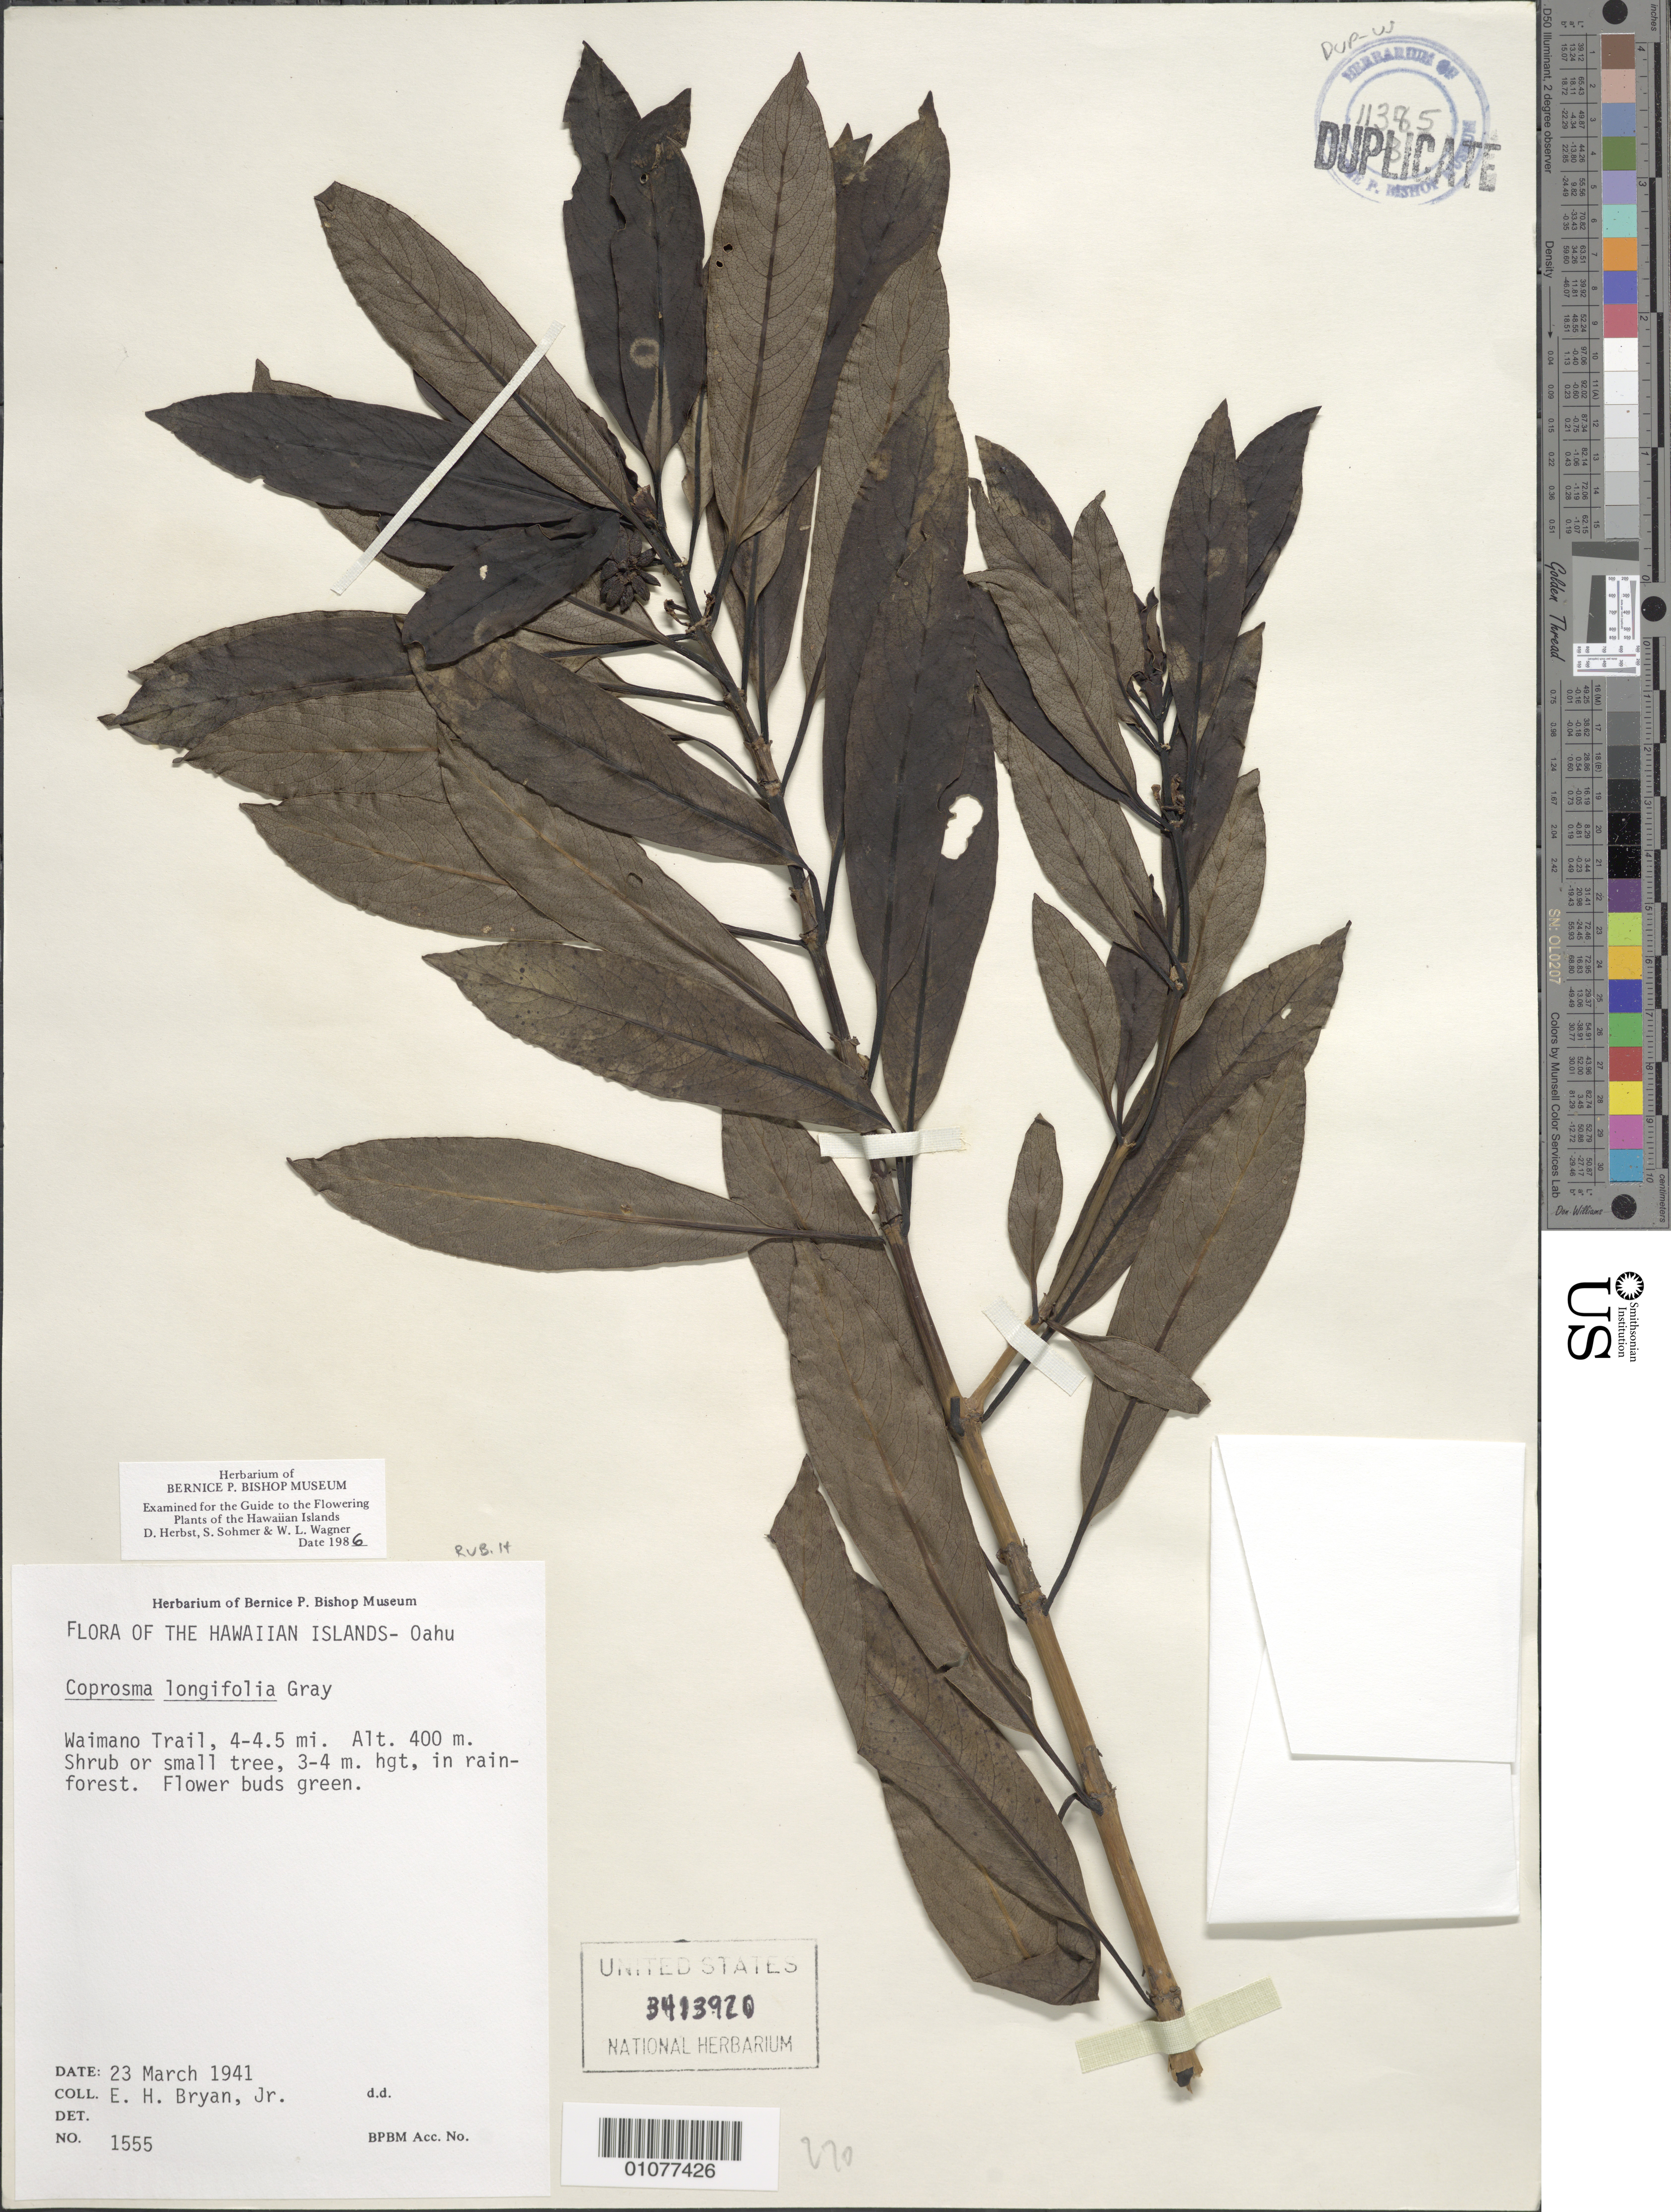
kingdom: Plantae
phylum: Tracheophyta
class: Magnoliopsida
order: Gentianales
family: Rubiaceae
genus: Coprosma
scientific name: Coprosma longifolia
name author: A. Gray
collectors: E. Bryan Jr.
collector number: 1555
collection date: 1941-03-23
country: United States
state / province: Hawaii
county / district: Honolulu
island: Oahu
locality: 4-4.5 miles along Waimano Trail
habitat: rainforest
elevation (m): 400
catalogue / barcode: US 3413920